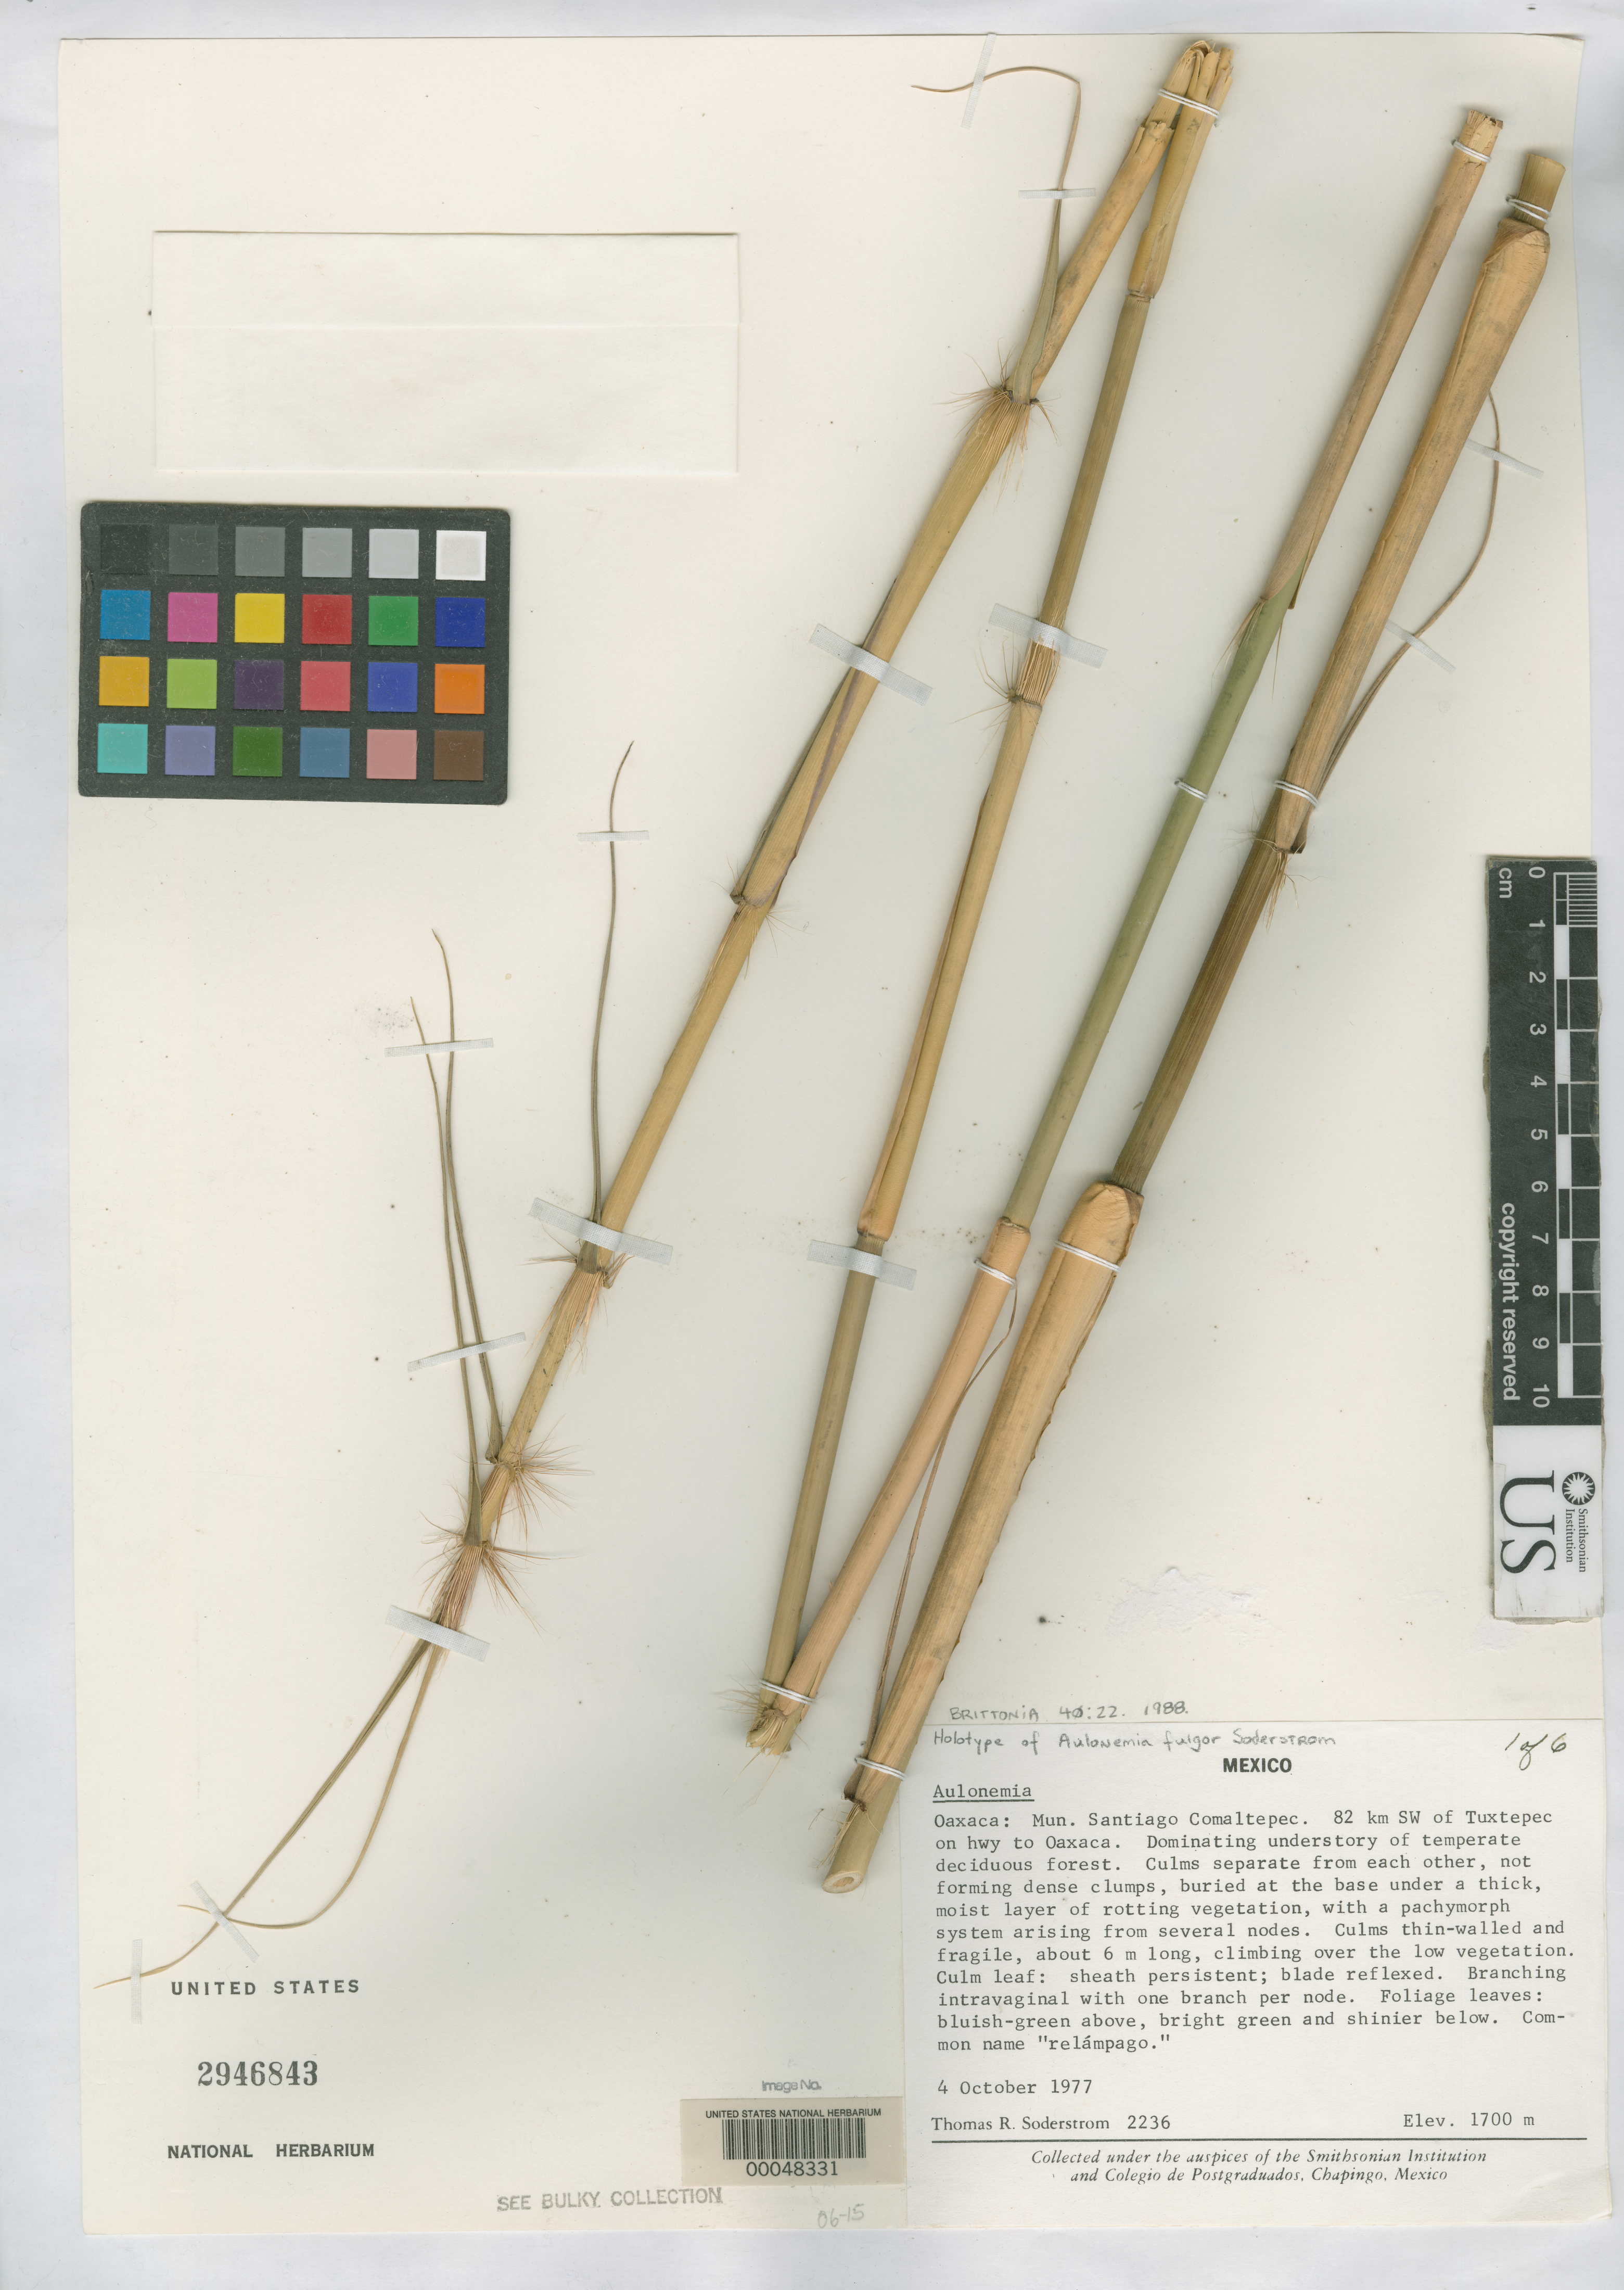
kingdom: Plantae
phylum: Tracheophyta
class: Liliopsida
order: Poales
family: Poaceae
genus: Aulonemia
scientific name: Aulonemia fulgor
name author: Soderstr.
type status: Holotype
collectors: T. R. Soderstrom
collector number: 2236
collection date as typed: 04 Oct 1977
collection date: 1977-10-04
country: Mexico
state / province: Oaxaca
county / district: Santiago Comaltepec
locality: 82 km. SW of Tuxtepec on hwy to Oaxaca.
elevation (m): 1700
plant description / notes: Addition (holo?) type material filed separately with bulky bamboos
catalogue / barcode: US 2946843